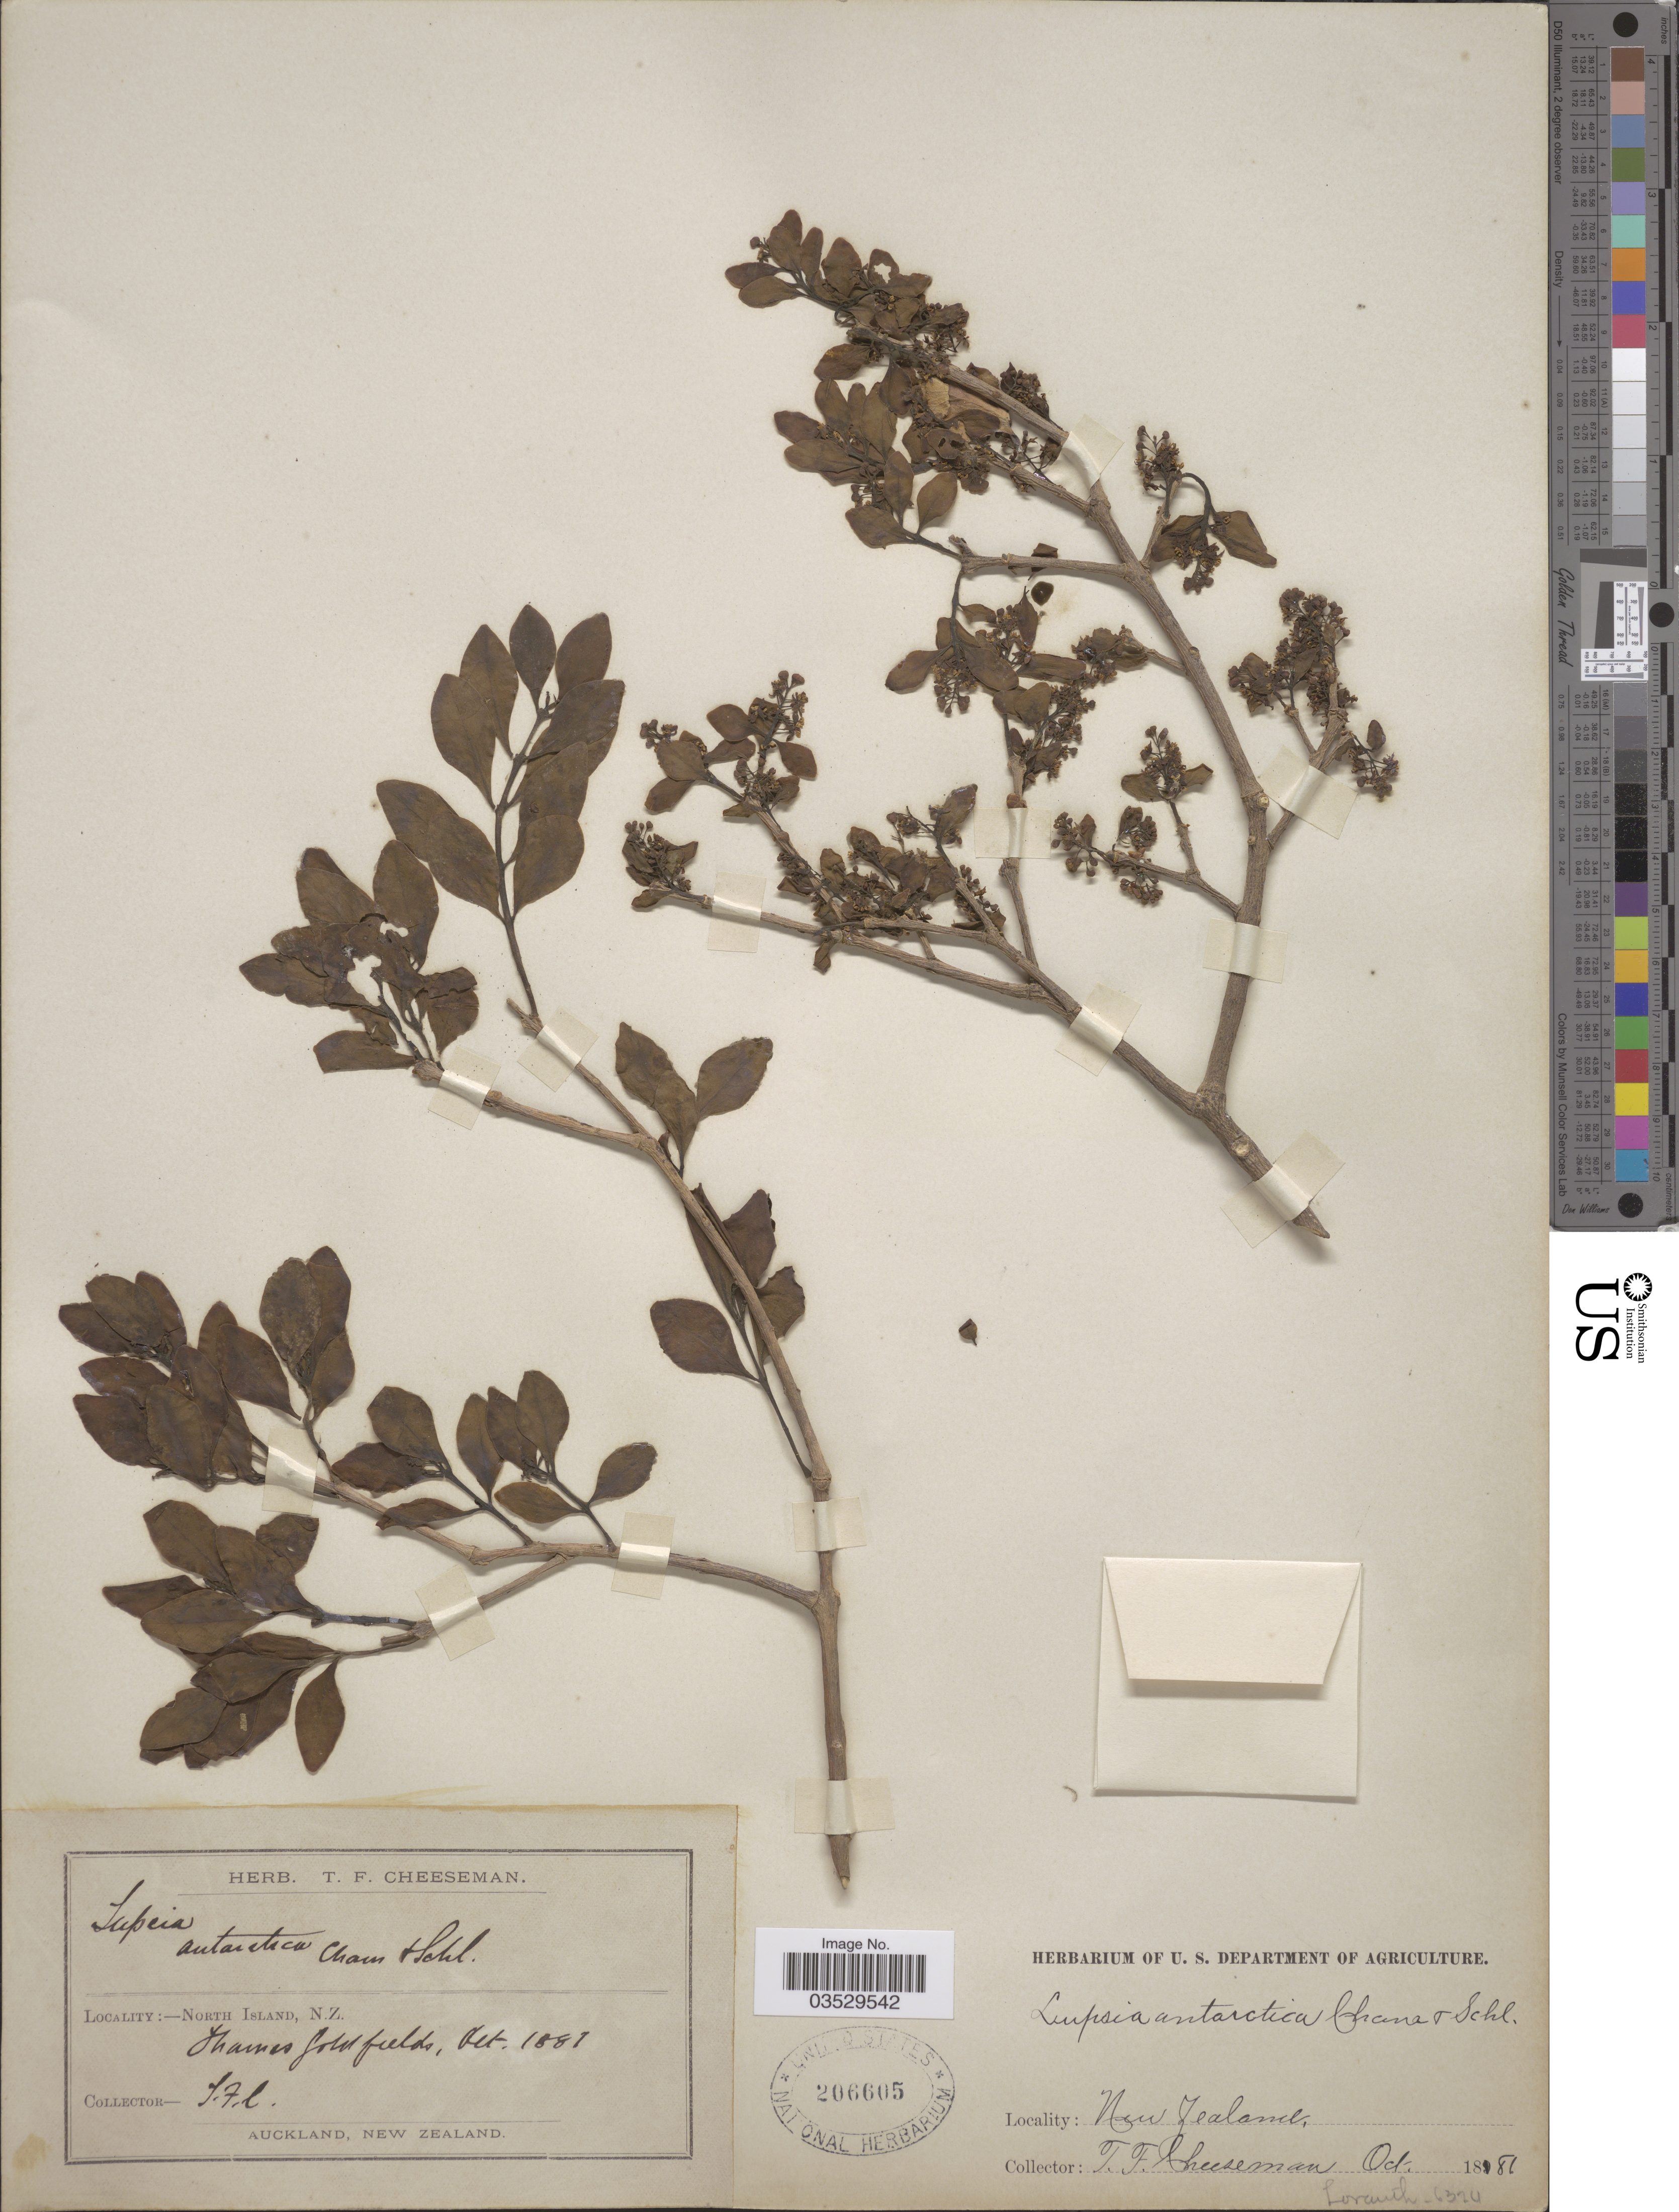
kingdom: Plantae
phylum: Tracheophyta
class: Magnoliopsida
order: Santalales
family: Loranthaceae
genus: Tupeia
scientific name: Tupeia antarctica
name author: (G. Forst.) Cham. & Schltdl.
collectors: T. F. Cheeseman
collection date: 1881-10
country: New Zealand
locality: North Island. Thames Goldfields.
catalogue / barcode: US 206605